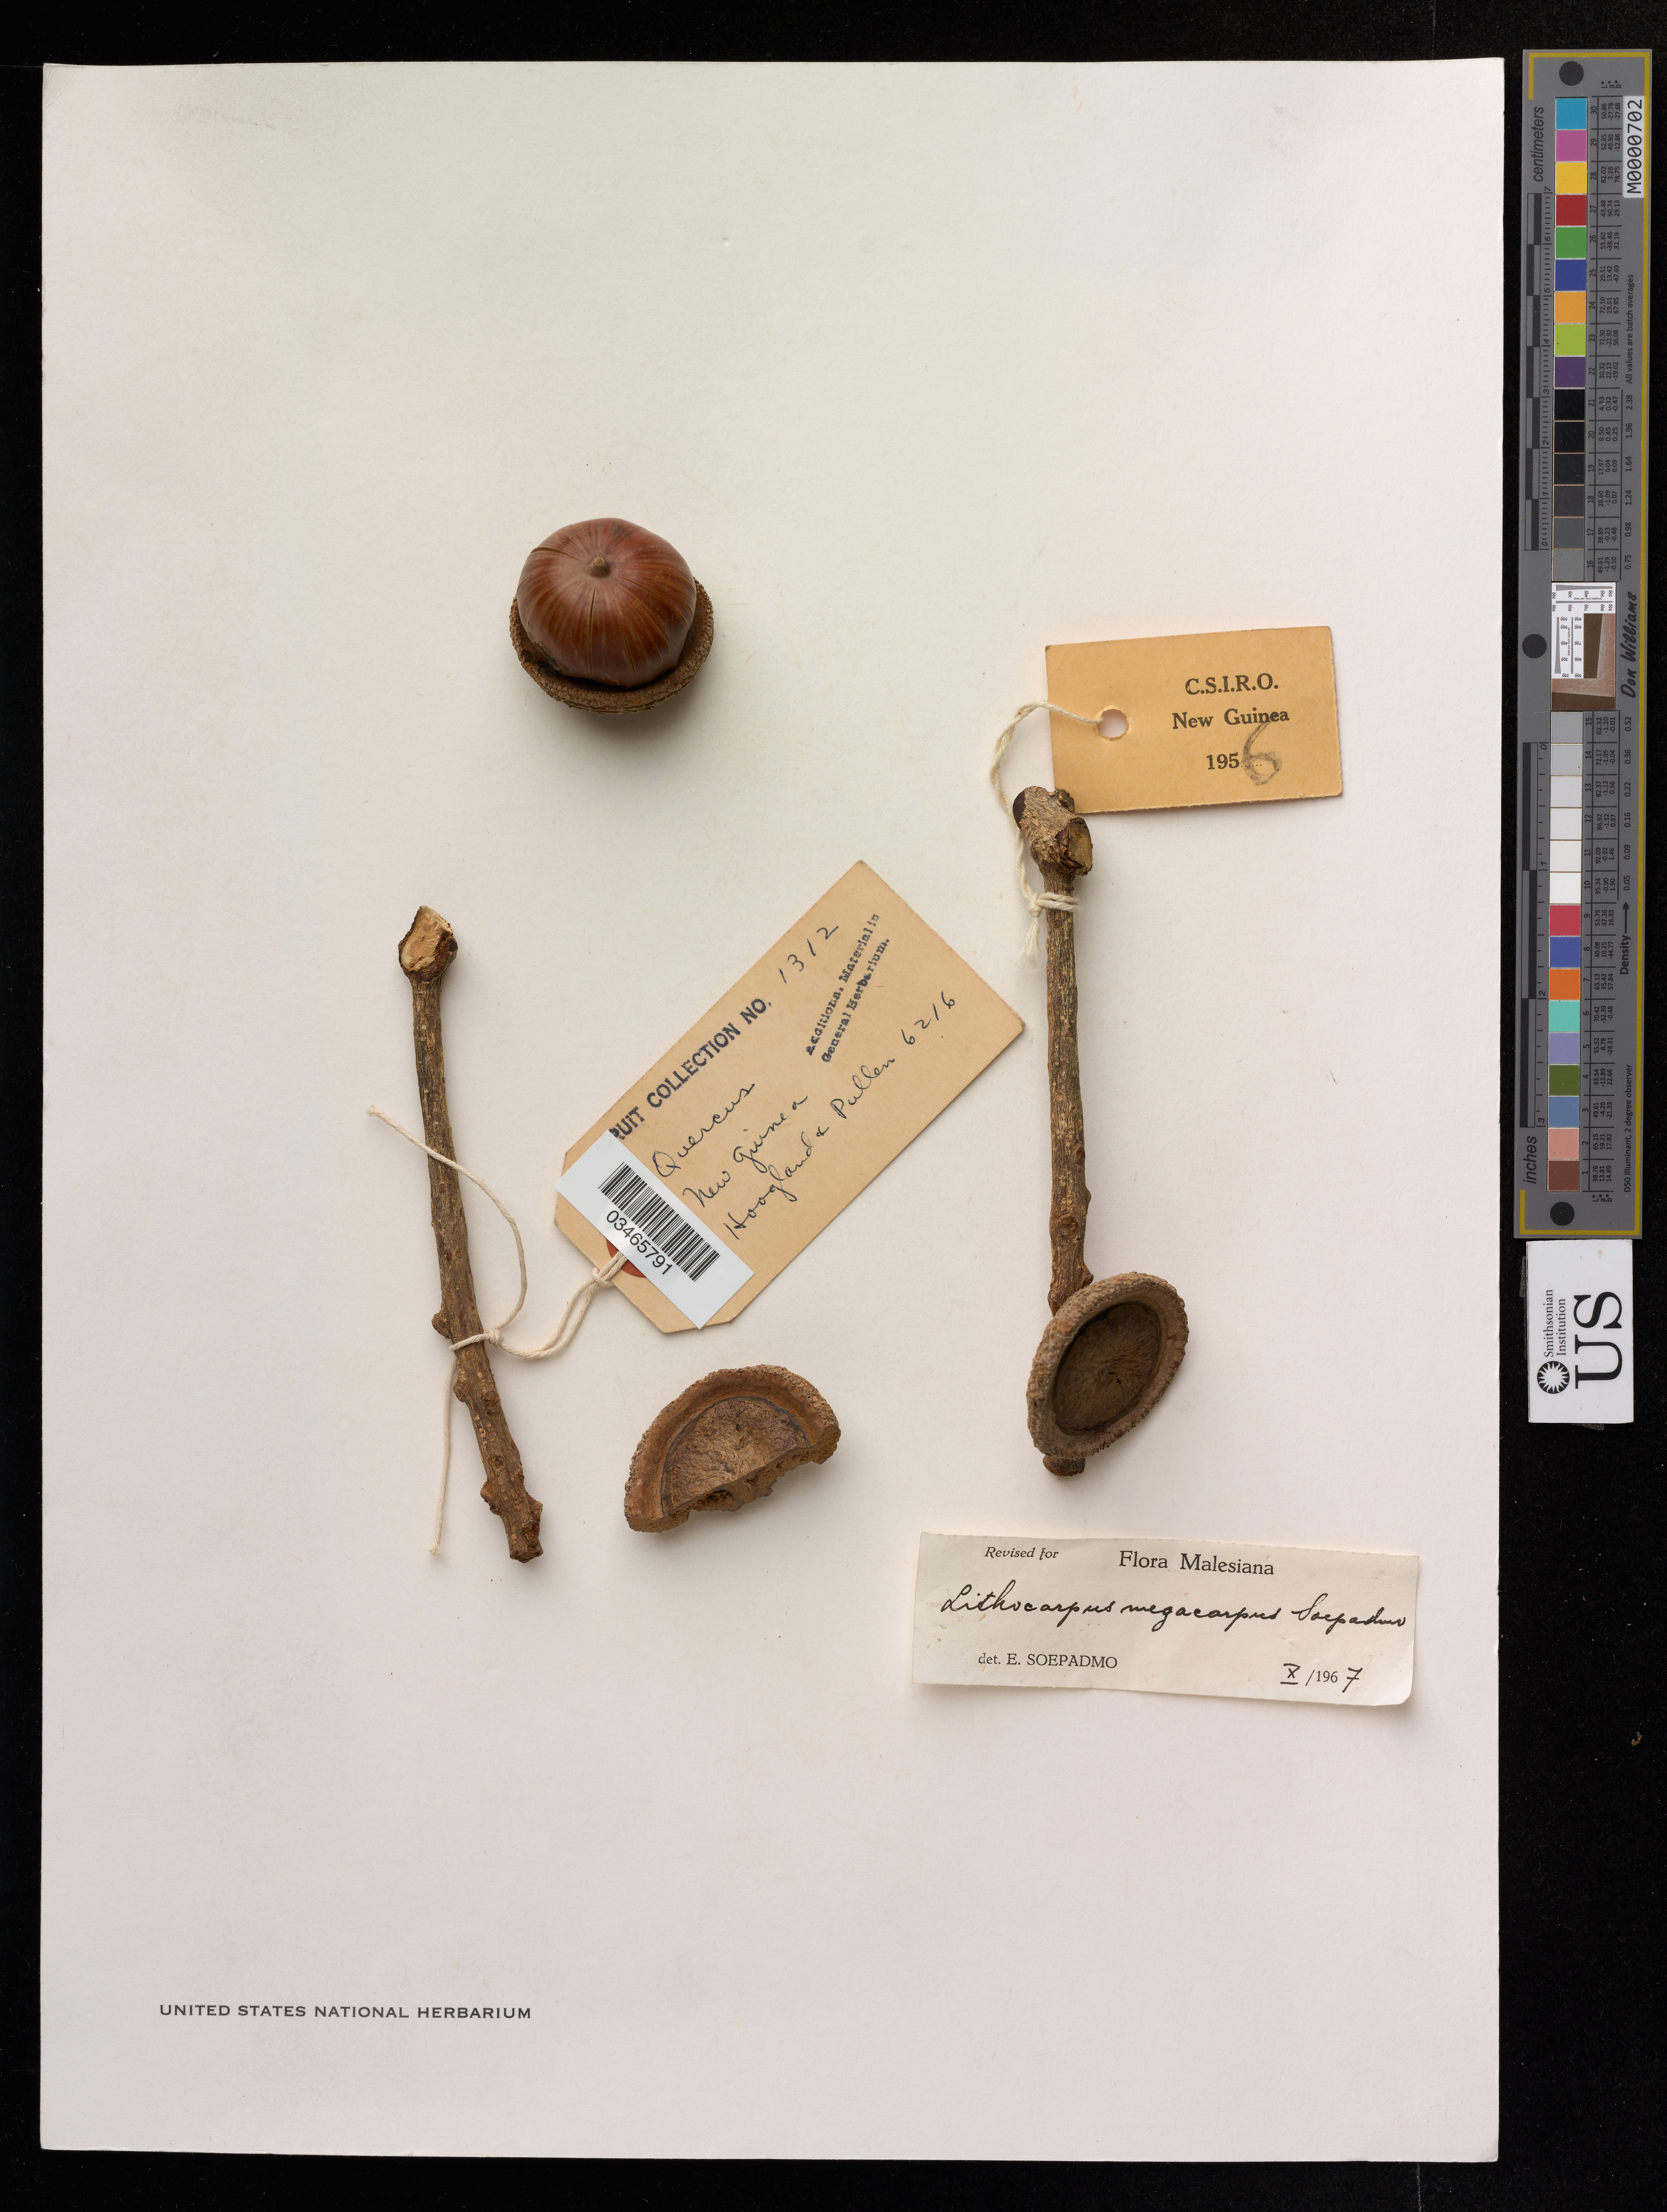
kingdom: Plantae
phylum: Tracheophyta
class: Magnoliopsida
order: Fagales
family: Fagaceae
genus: Lithocarpus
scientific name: Lithocarpus megacarpus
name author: Soepadmo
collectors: R. D. Hoogland & R. Pullen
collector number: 6216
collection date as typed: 14 Sep 1956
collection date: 1956-09-14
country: Papua New Guinea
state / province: Western Highlands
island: New Guinea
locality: Near Kuta, ca 6 km S of Mount Hagen Station.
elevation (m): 1900